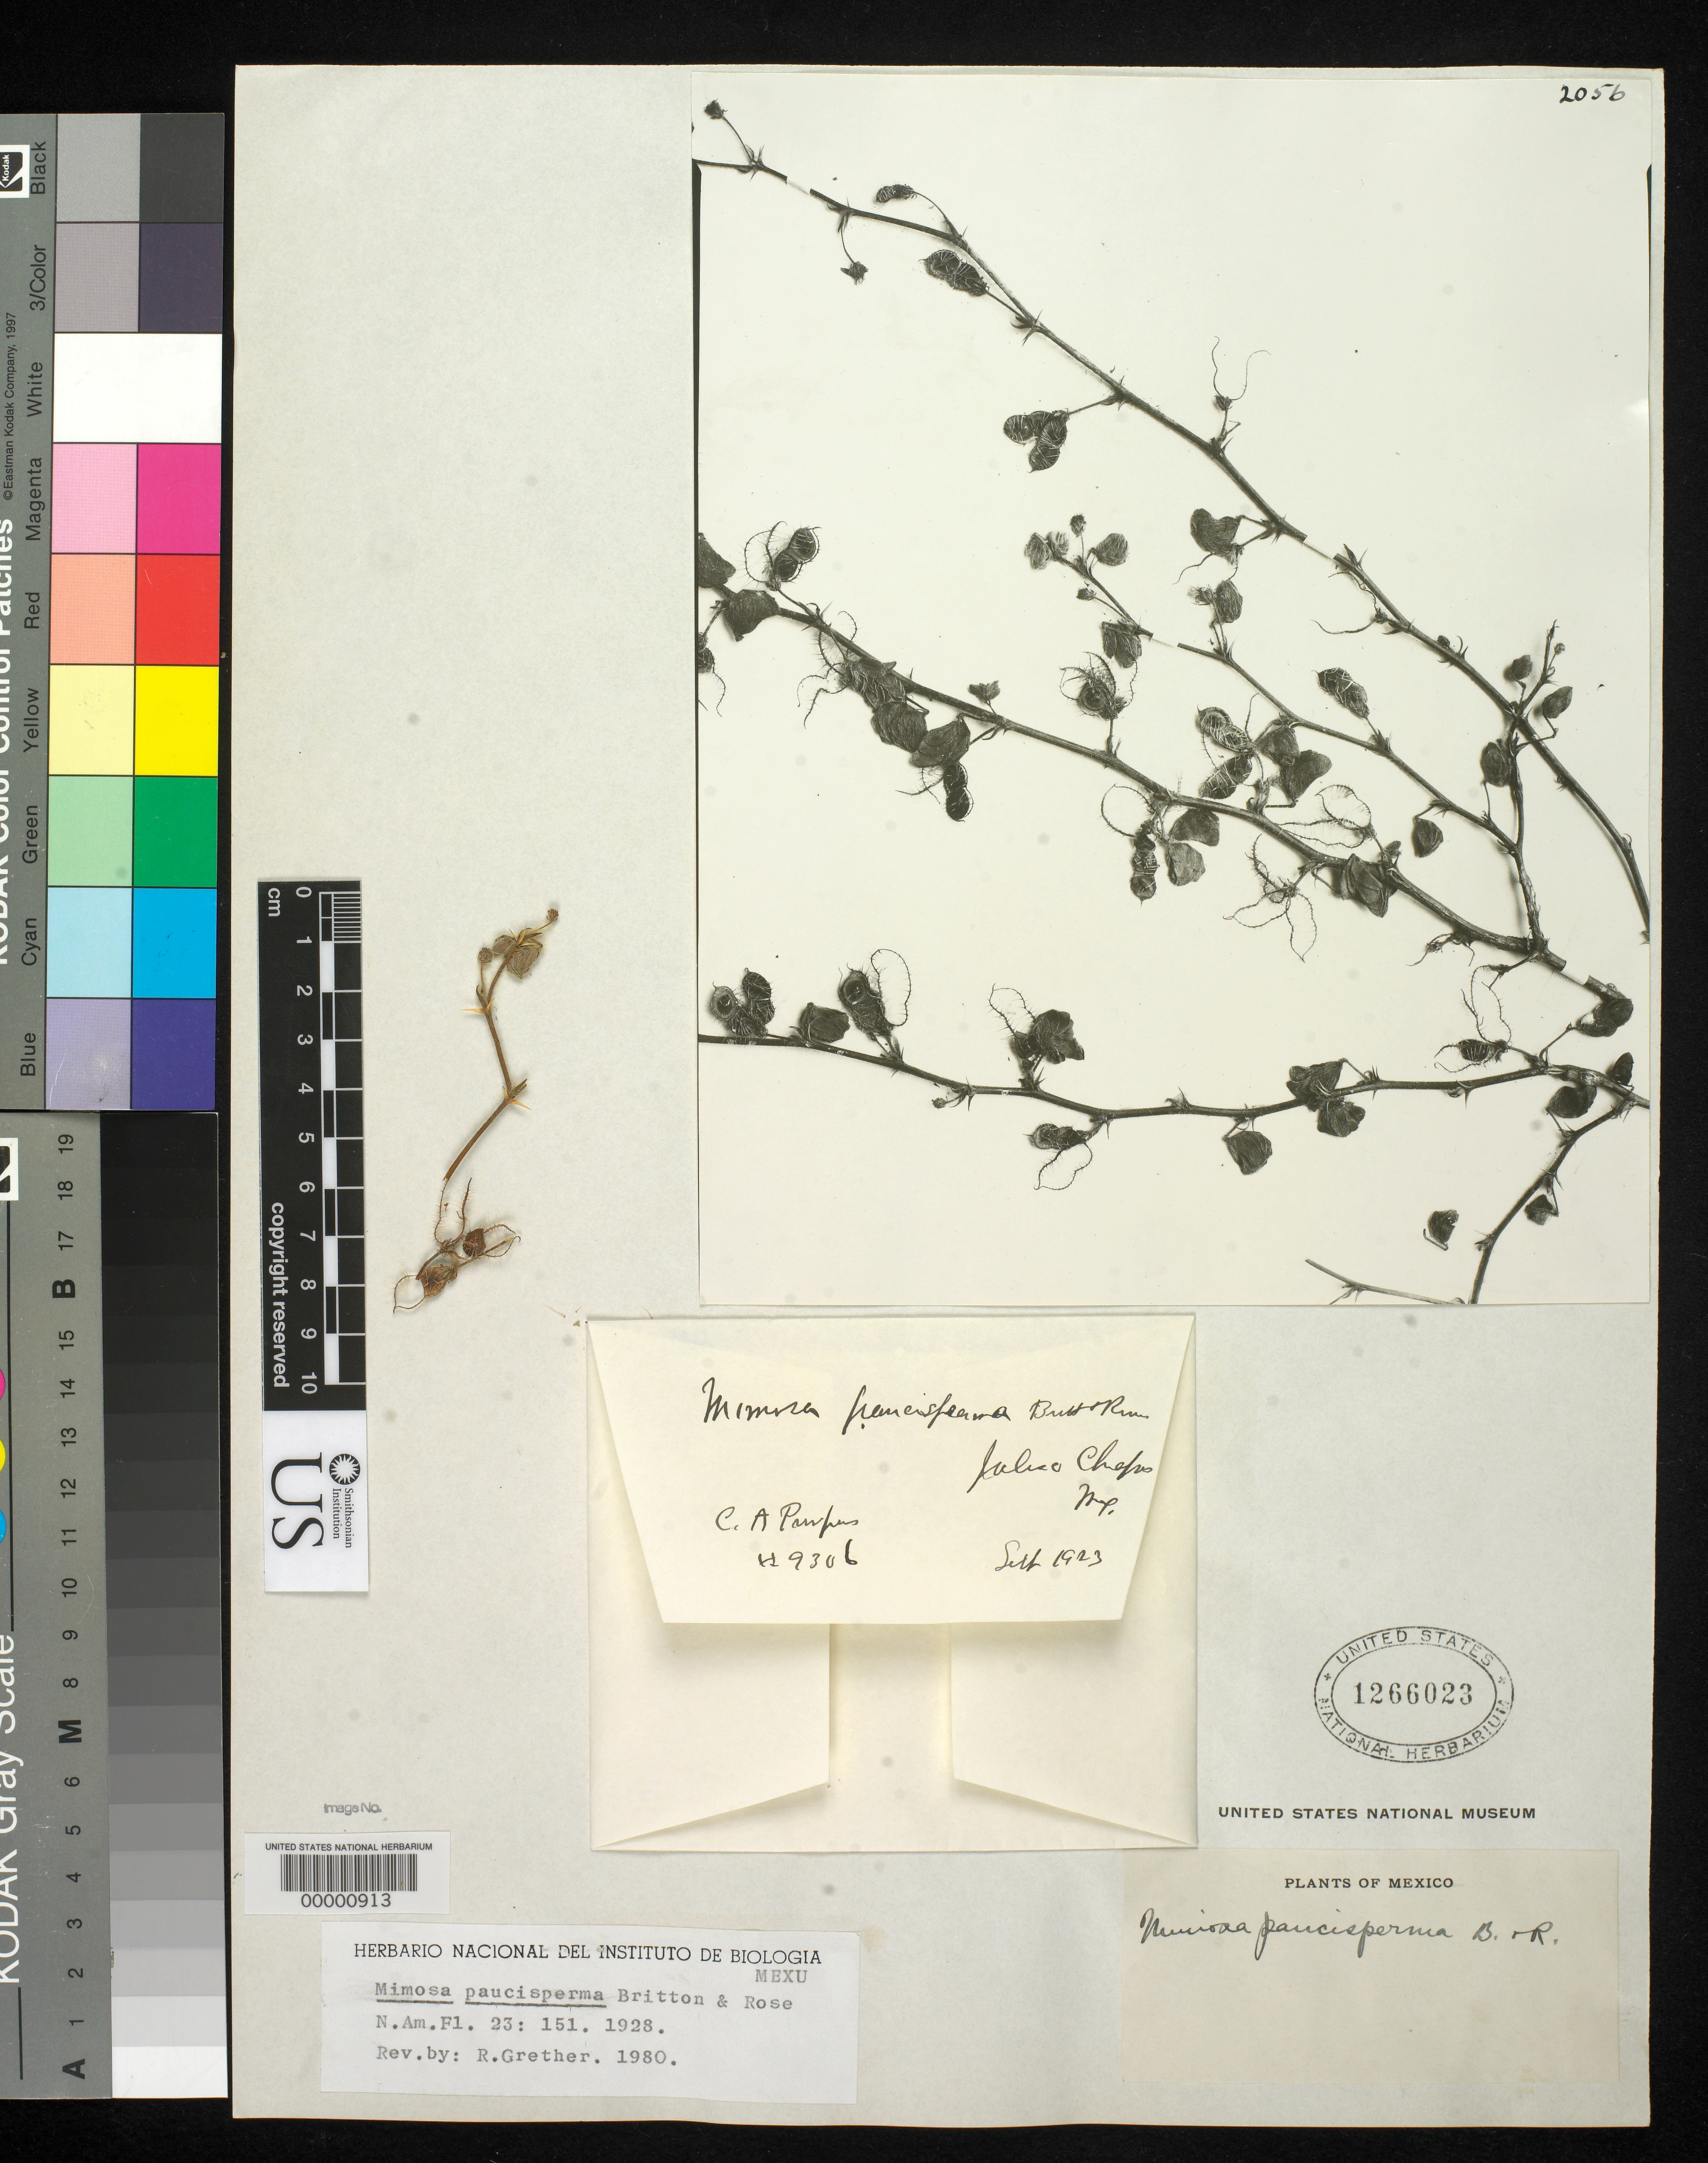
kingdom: Plantae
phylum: Tracheophyta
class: Magnoliopsida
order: Fabales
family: Fabaceae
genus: Mimosa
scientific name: Mimosa paucisperma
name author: Britton & Rose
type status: Type Collection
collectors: C. A. Purpus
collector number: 9306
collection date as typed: Sep 1923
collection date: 1923-09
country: Mexico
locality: E of Monserrat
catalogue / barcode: US 1266023